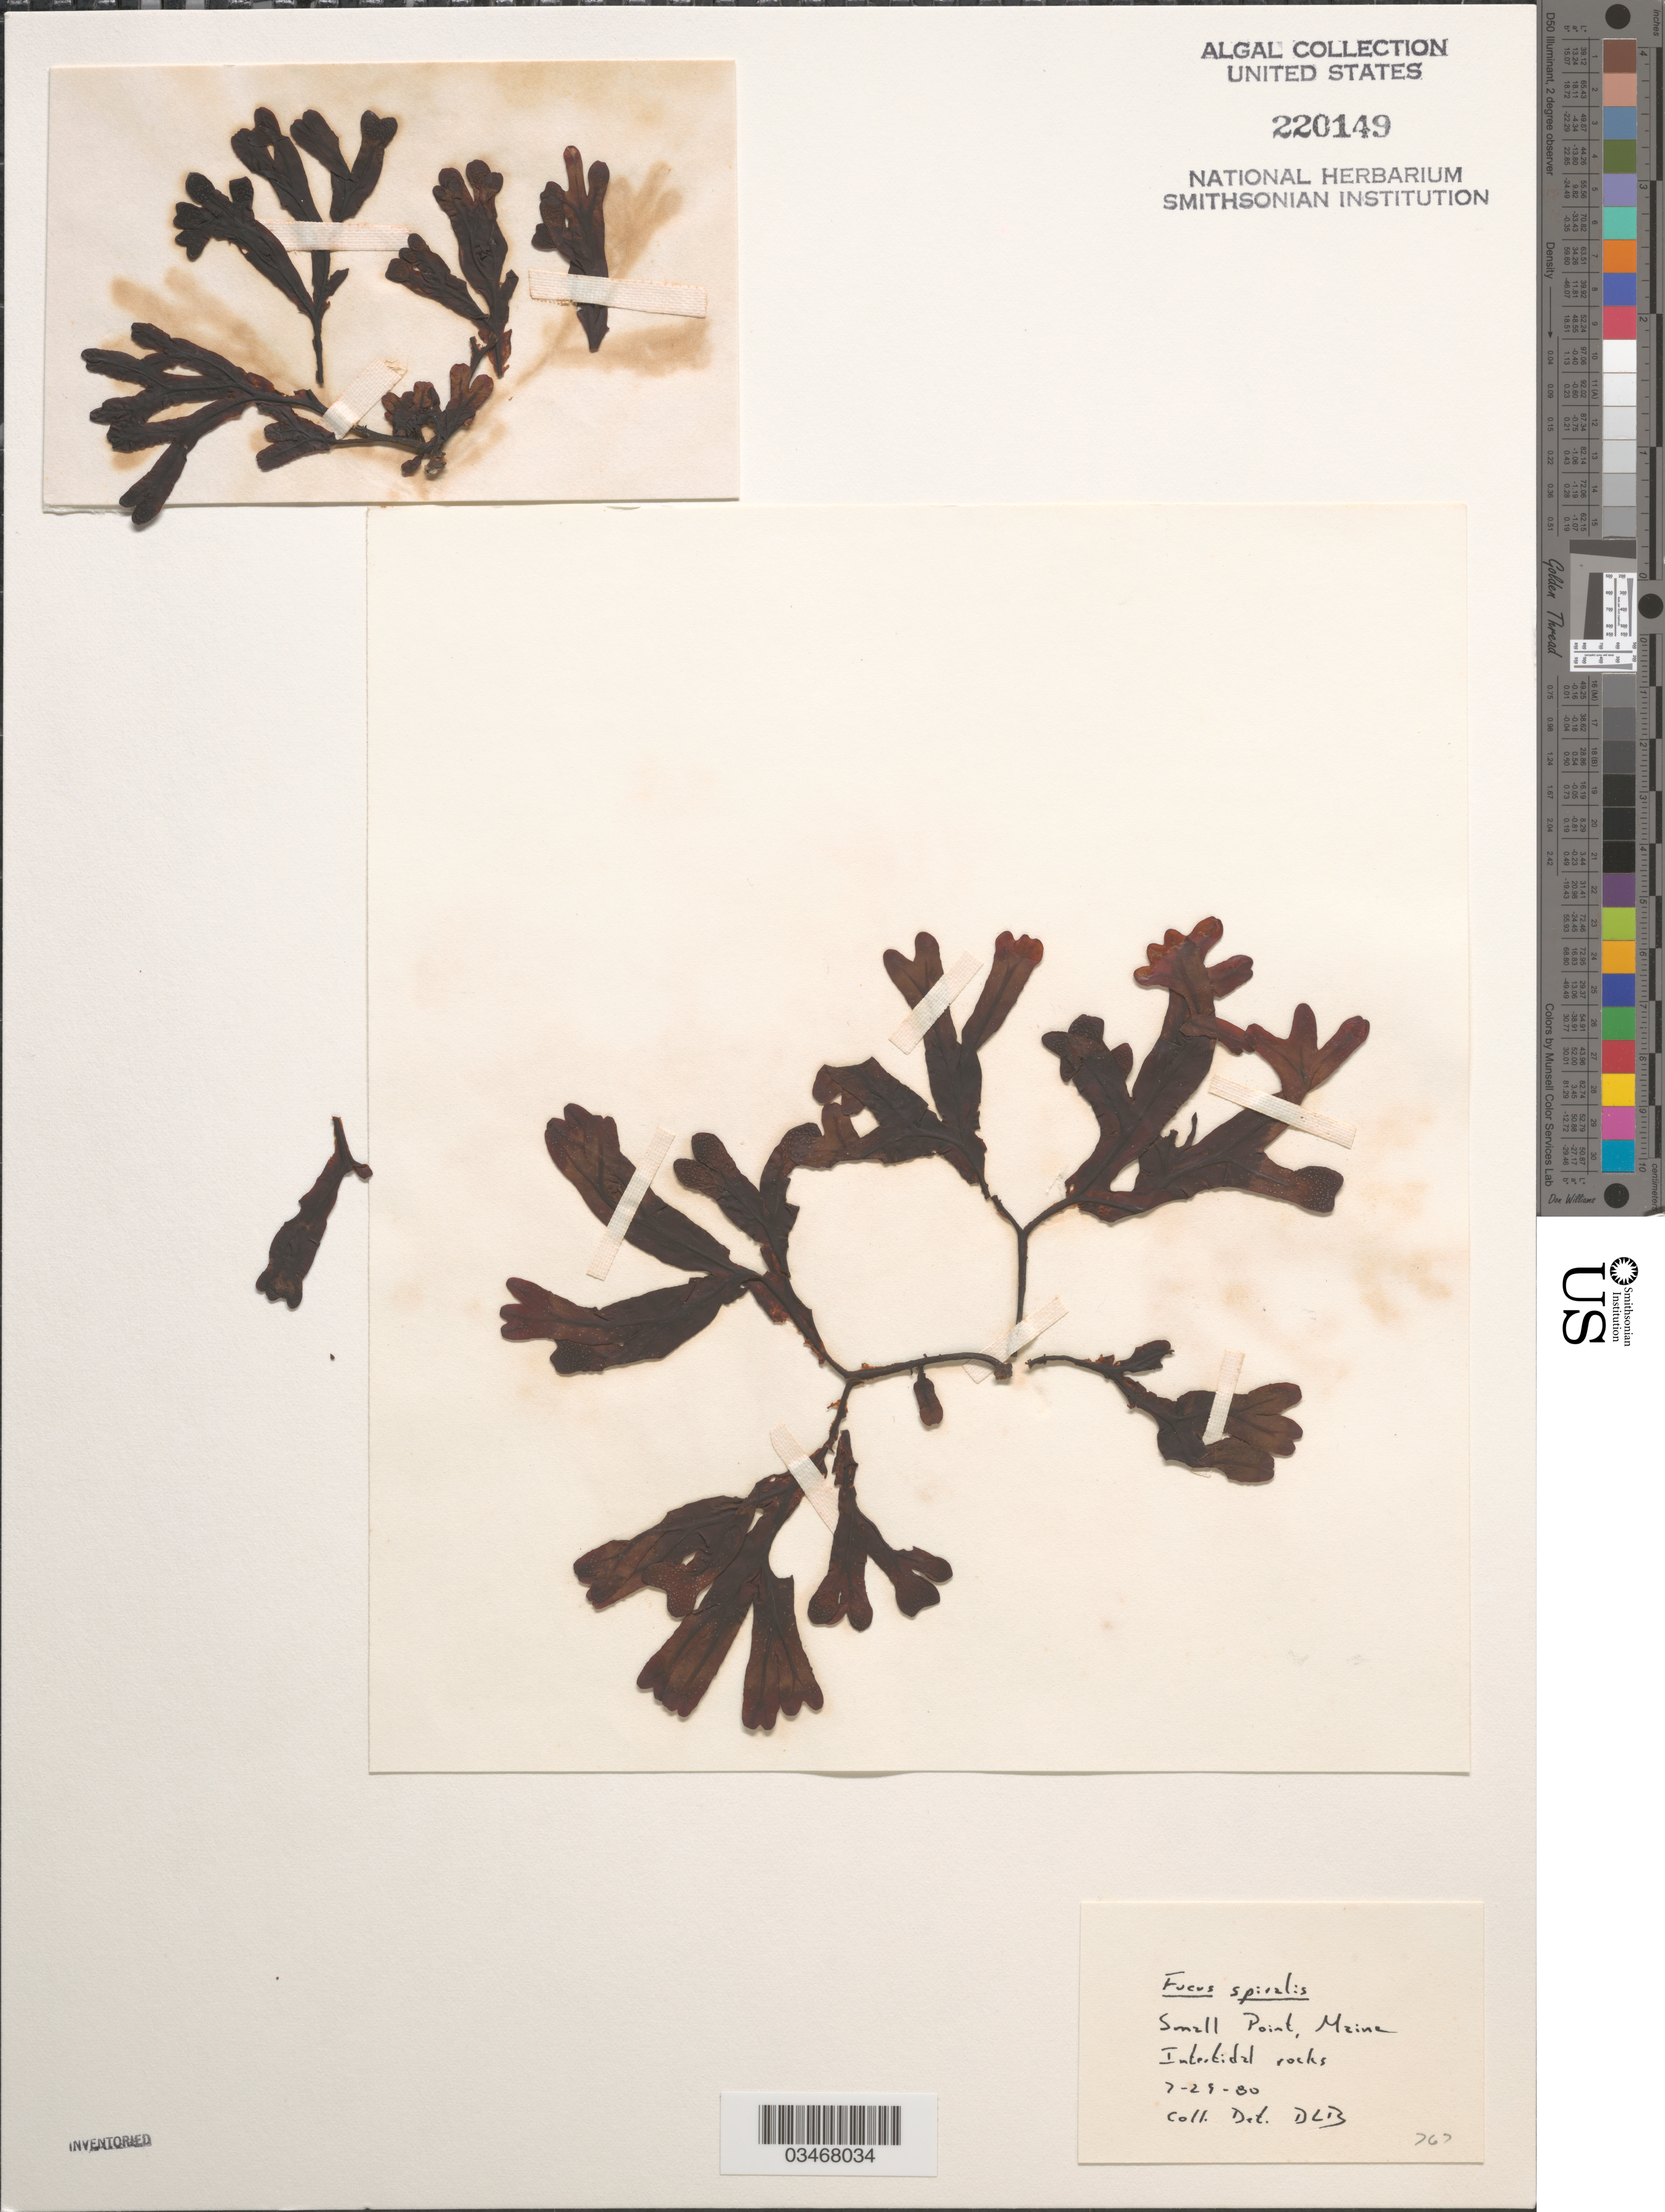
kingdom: Chromista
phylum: Ochrophyta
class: Phaeophyceae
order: Fucales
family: Fucaceae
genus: Fucus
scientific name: Fucus spiralis f. nana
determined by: Ballantine, D. L.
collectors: D.L. Ballantine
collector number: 767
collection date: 1980-07-29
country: United States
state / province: Maine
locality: Small Point.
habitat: Intertidal rocks.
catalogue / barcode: US 220149